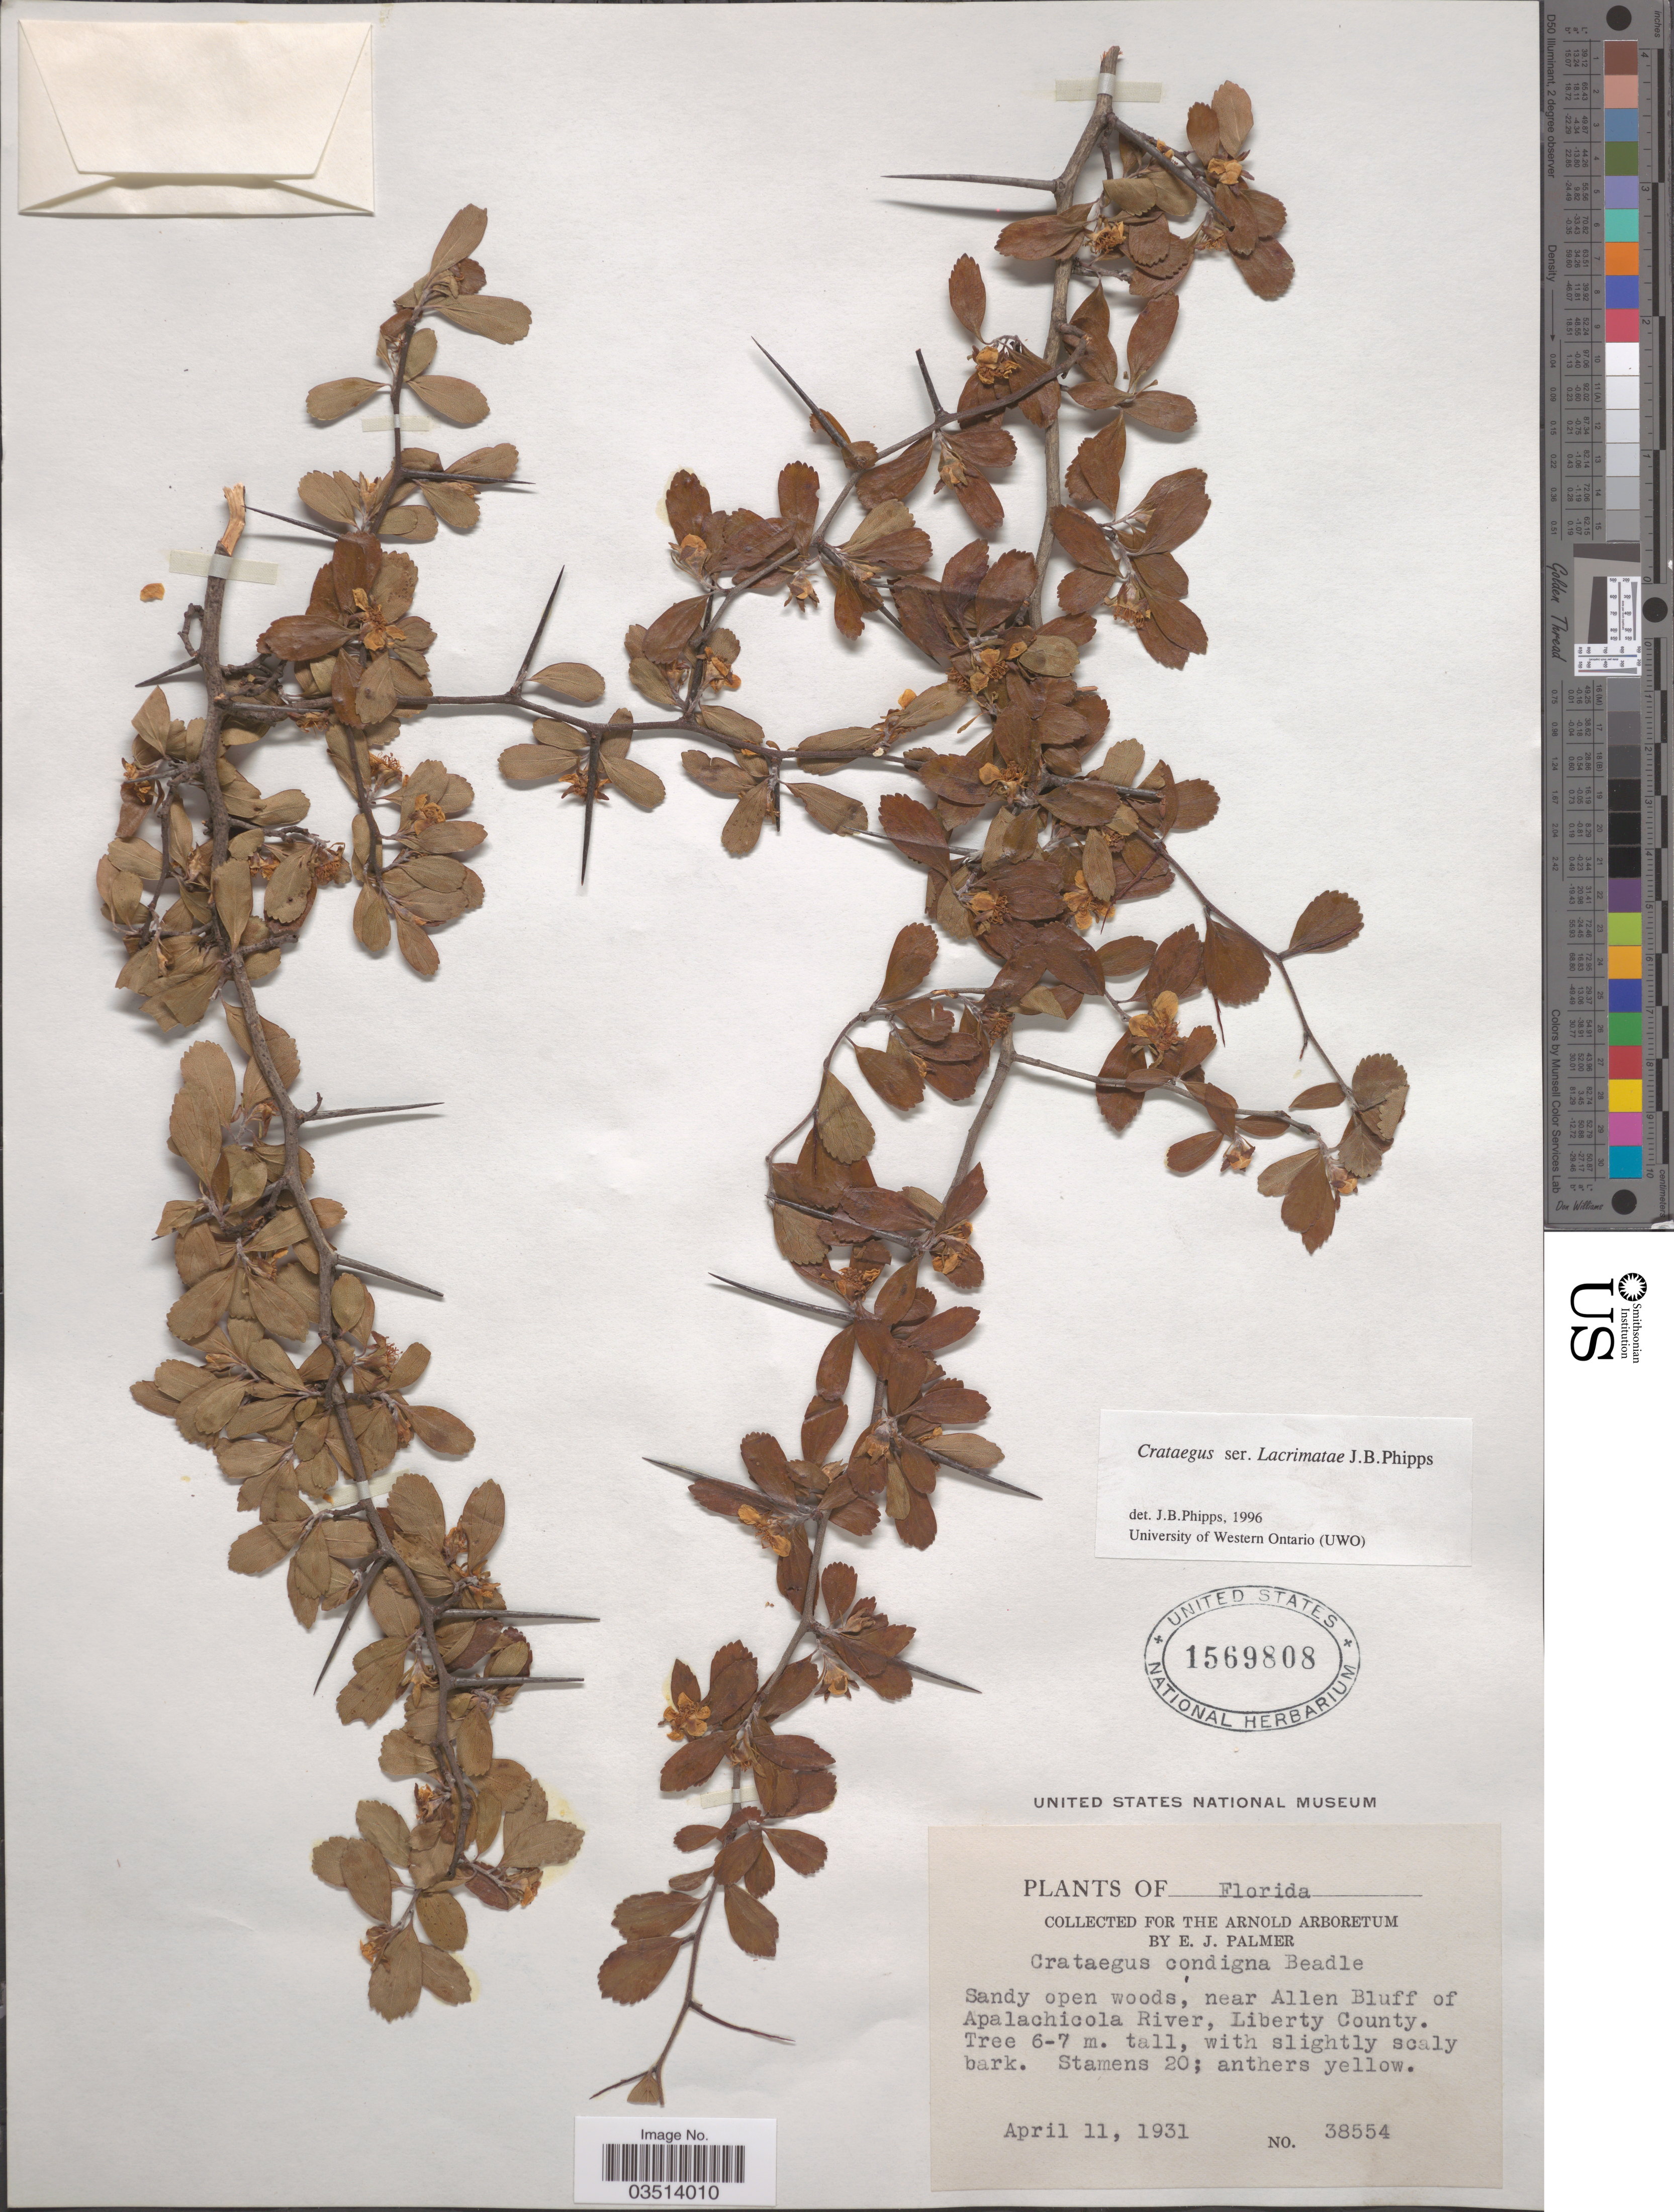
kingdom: Plantae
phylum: Tracheophyta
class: Magnoliopsida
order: Rosales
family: Rosaceae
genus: Crataegus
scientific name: Crataegus condigna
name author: Beadle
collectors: E. J. Palmer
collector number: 38554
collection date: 1931-04-11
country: United States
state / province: Florida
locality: Near Allen Bluff of Apalachicola River, Liberty County.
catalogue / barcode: US 1569808